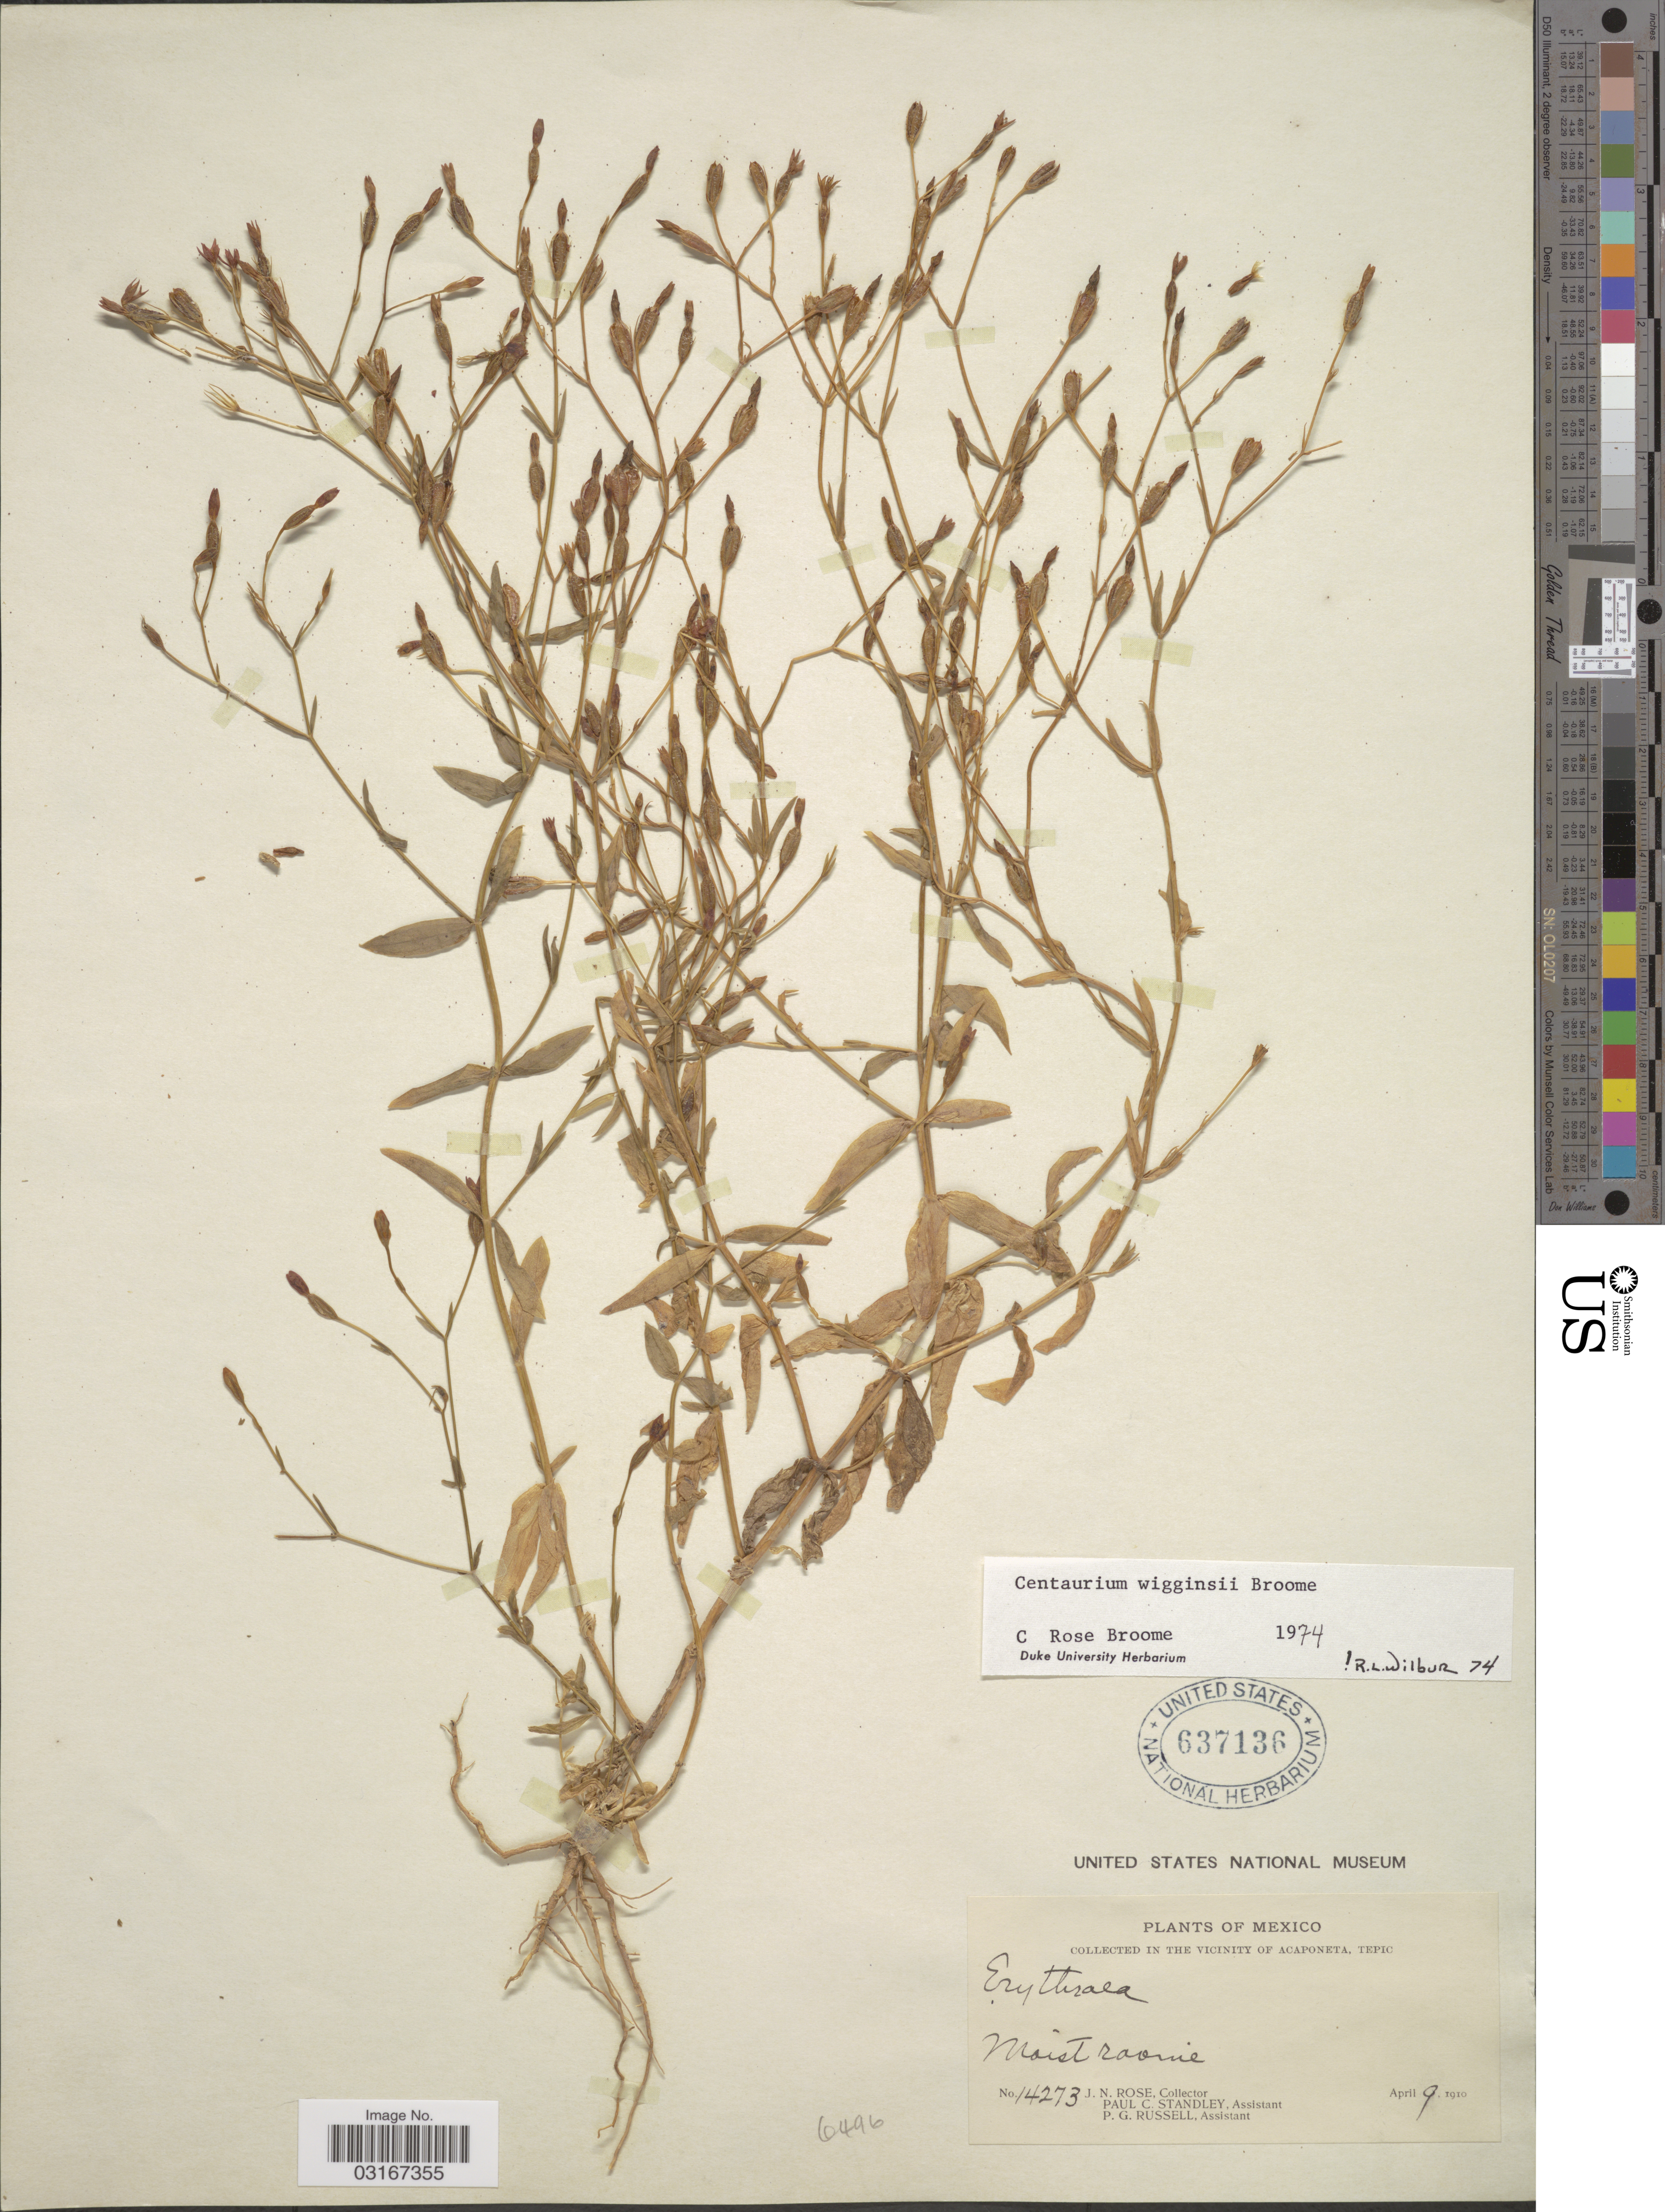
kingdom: Plantae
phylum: Tracheophyta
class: Magnoliopsida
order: Gentianales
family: Gentianaceae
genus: Centaurium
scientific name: Centaurium wigginsii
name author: C.R. Broome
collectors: J. N. Rose, P. C. Standley & P. G. Russell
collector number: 14273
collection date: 1910-04-09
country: Mexico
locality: Collected in the vicinity of Acaponeta, Tepic.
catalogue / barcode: US 637136